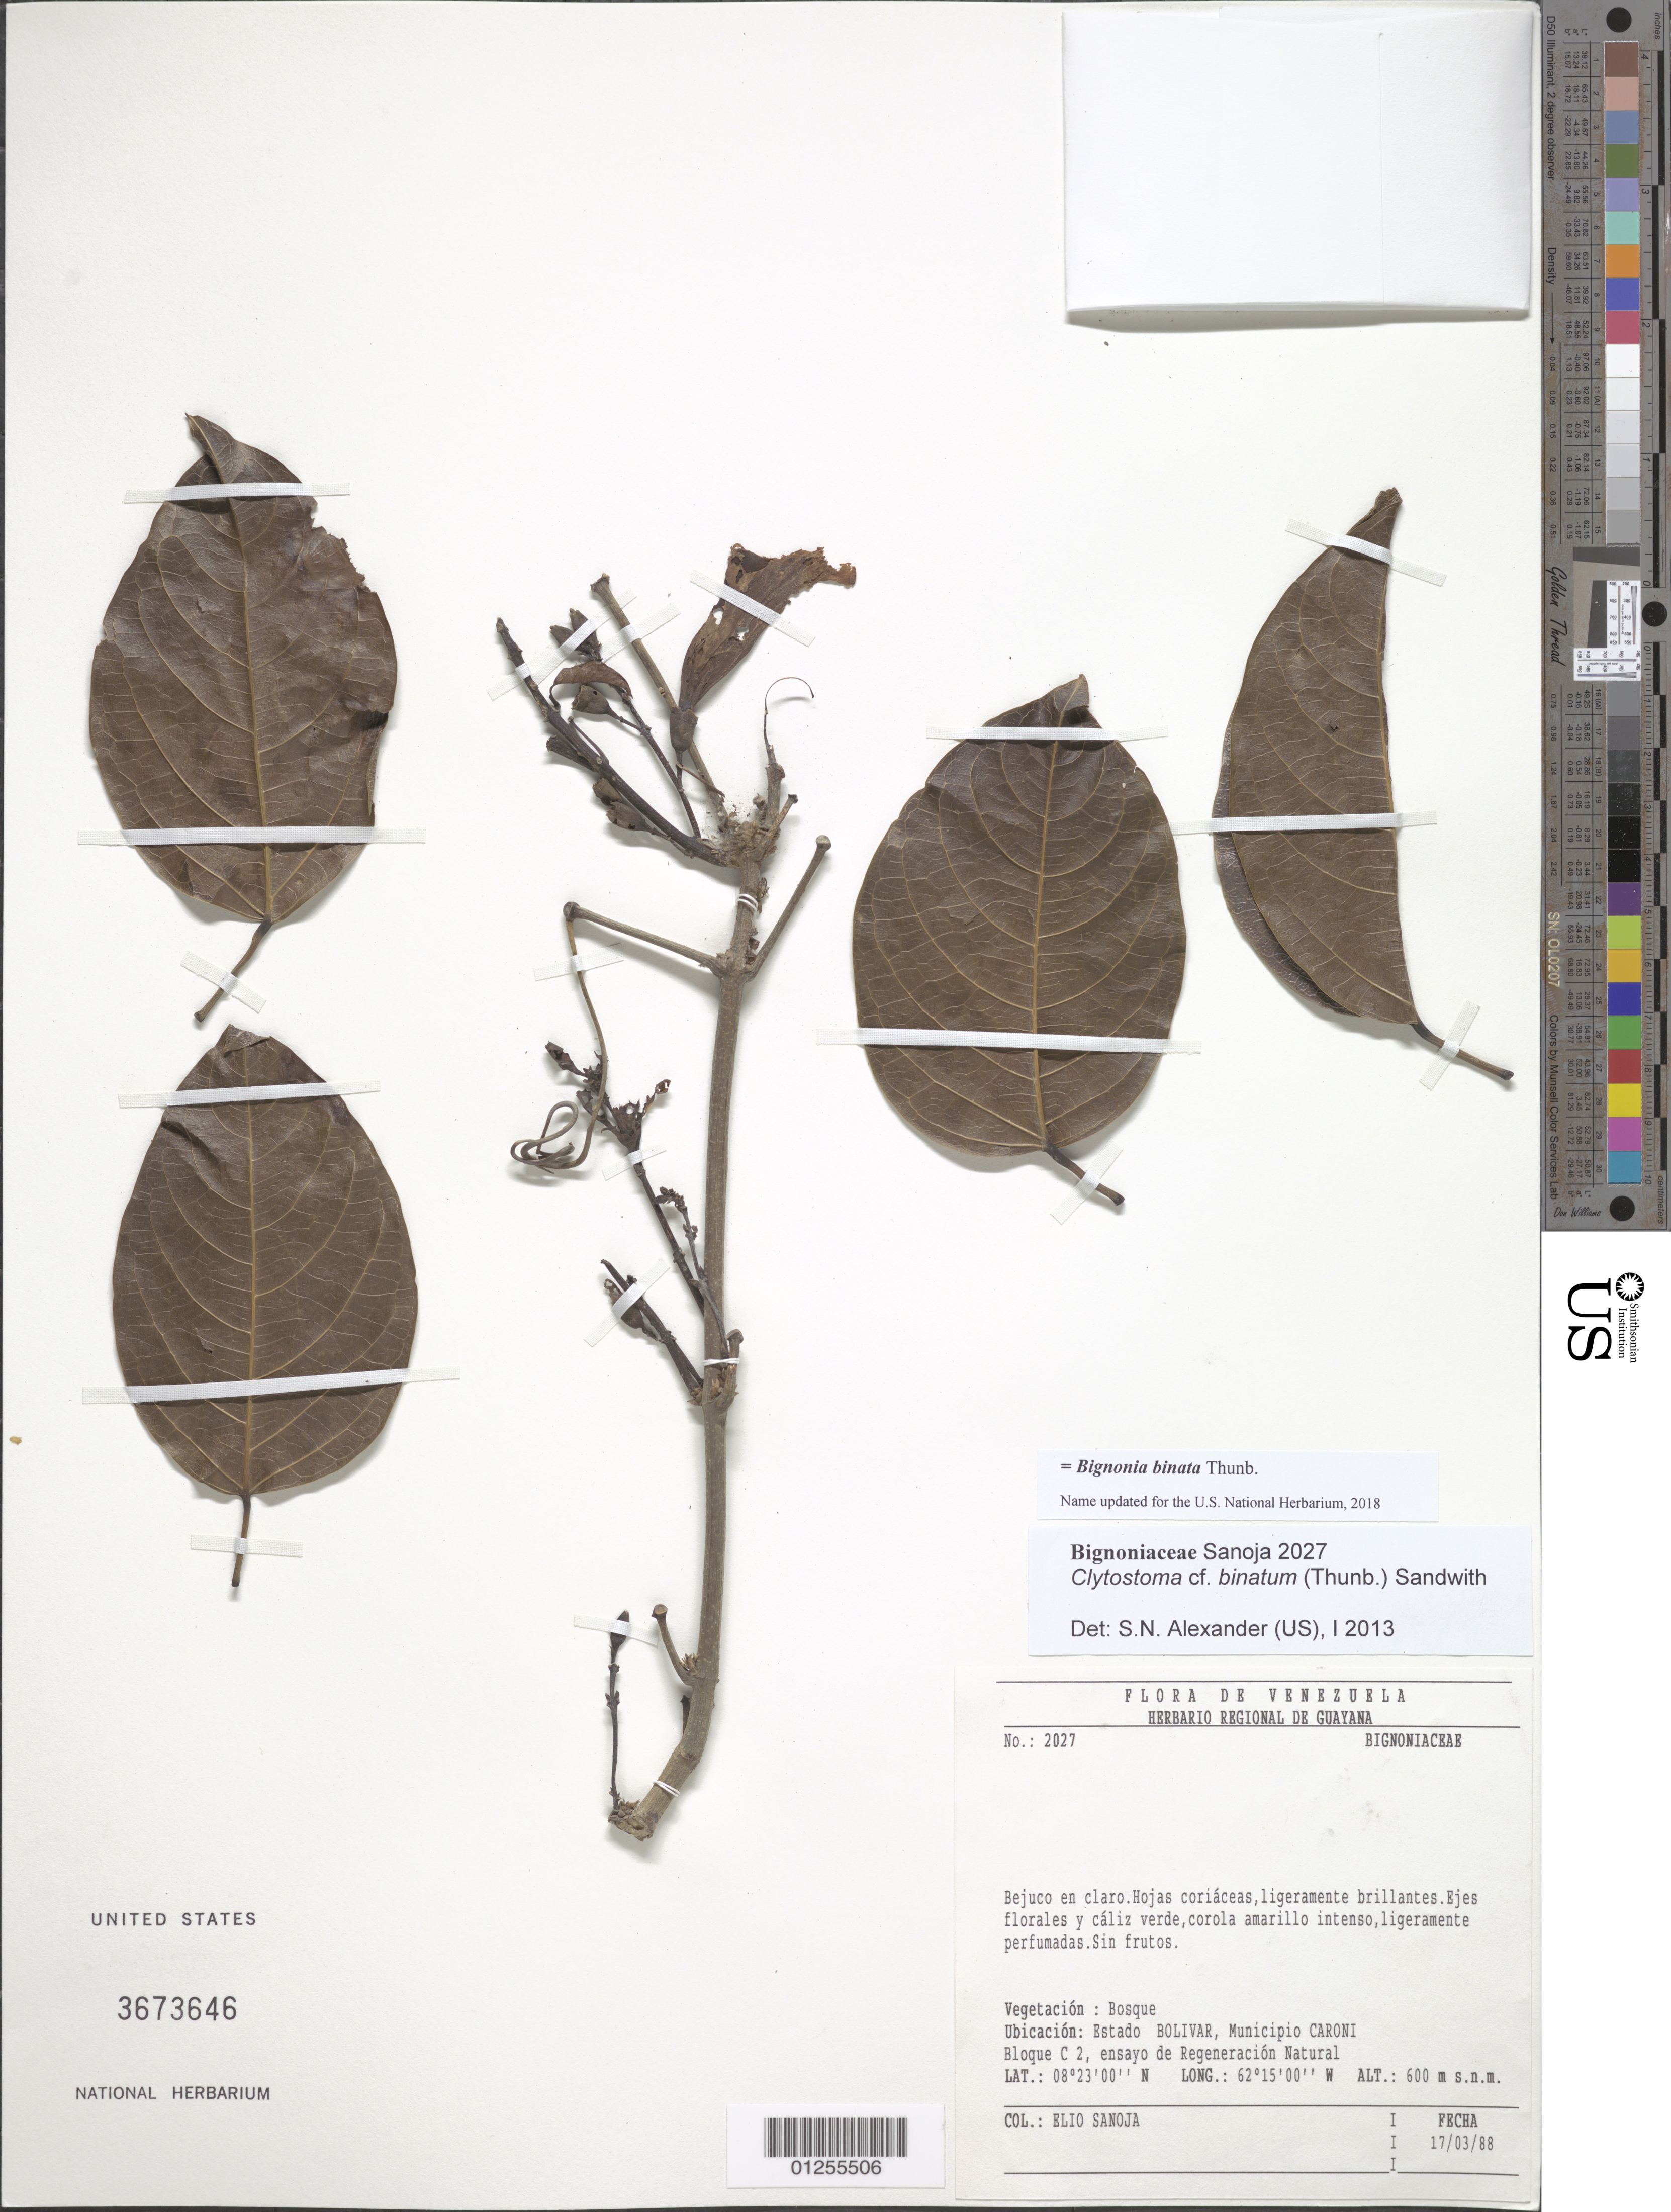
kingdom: Plantae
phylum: Tracheophyta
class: Magnoliopsida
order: Lamiales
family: Bignoniaceae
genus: Bignonia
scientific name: Bignonia binata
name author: Thunb.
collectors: E. Sanoja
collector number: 2027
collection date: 1988-03-17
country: Venezuela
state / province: Bolívar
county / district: Caroní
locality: Bloque C 2, ensayo de Regeneracion Natural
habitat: bosque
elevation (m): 600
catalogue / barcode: US 3673646